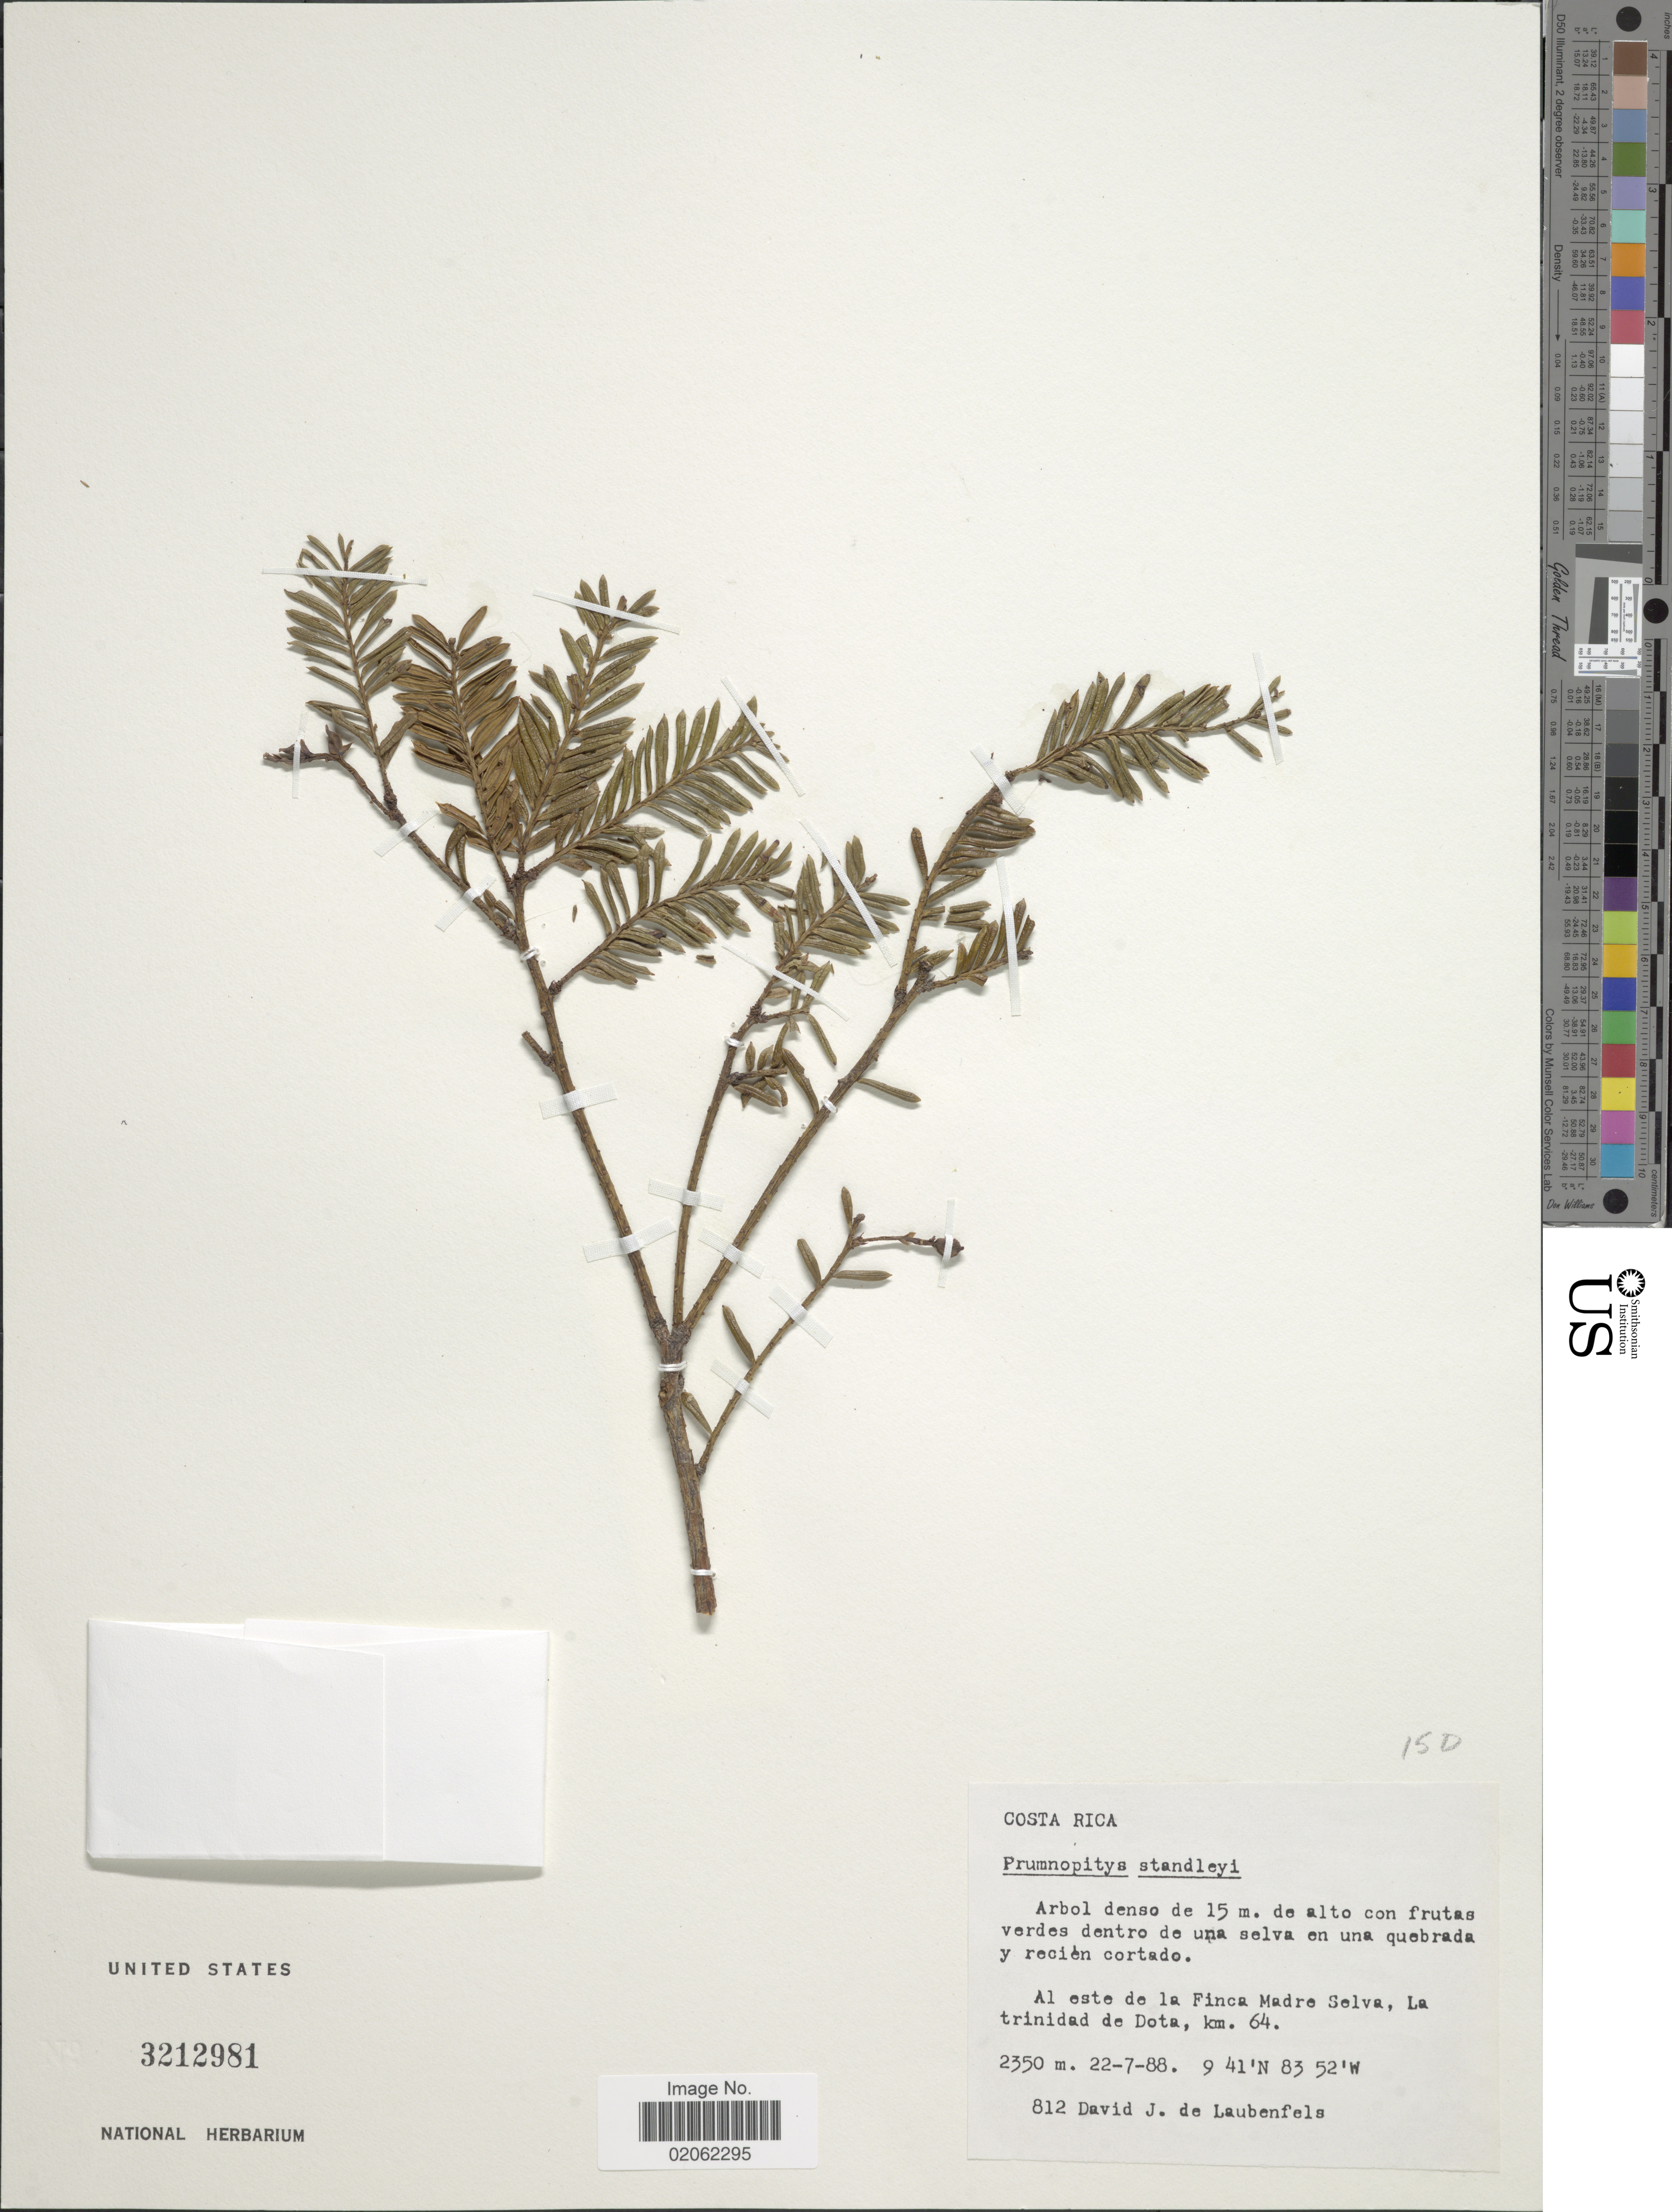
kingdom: Plantae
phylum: Tracheophyta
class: Pinopsida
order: Pinales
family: Podocarpaceae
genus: Prumnopitys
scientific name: Prumnopitys standleyi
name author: (J. Buchholz & N.E. Gray) de Laub.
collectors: D. J. de Laubenfels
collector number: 812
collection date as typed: Transcribed d/m/y: 22/7/88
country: Costa Rica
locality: Al este de la Finca Madre Selva, La trinidad de Dota, km 64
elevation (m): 2350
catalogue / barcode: US 3212981